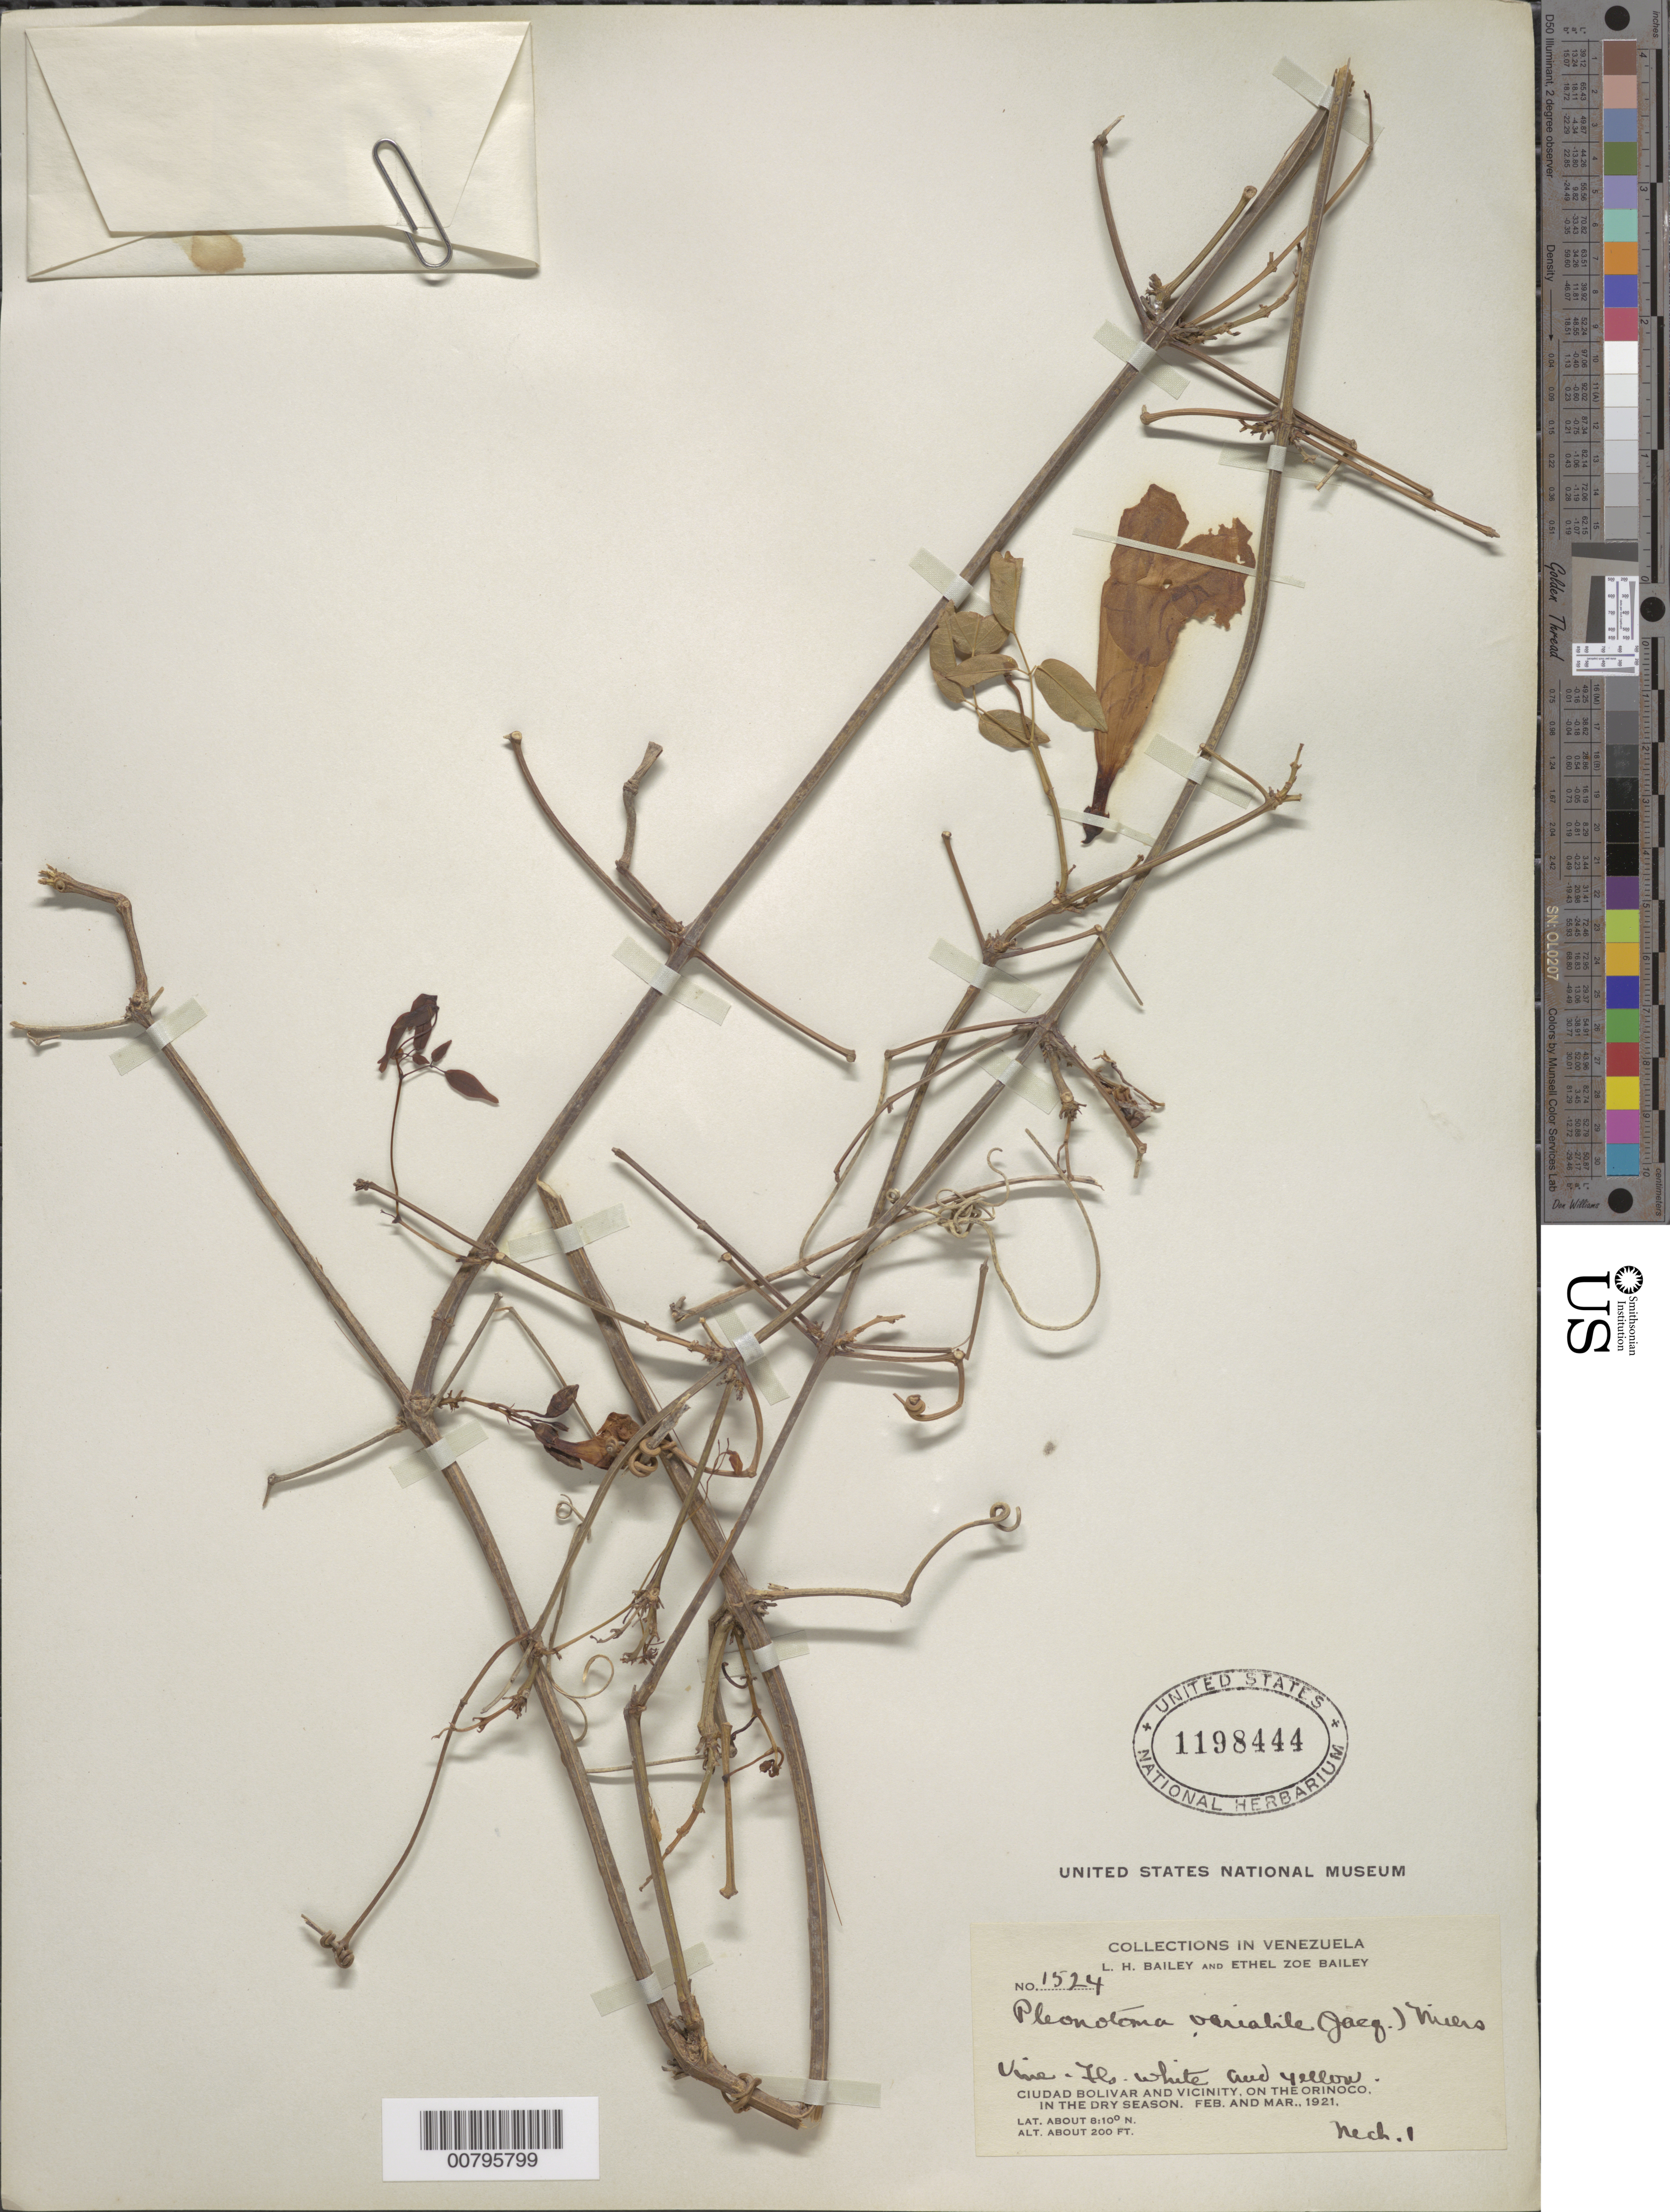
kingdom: Plantae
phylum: Tracheophyta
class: Magnoliopsida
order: Lamiales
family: Bignoniaceae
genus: Pleonotoma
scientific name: Pleonotoma variabilis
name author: (Jacq.) Miers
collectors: L. H. Bailey & E. Z. Bailey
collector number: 1524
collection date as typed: Feb-21 and Mar-21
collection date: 1921-02,1921-03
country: Venezuela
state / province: Bolívar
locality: Ciudad Bolívar and vicinity, Orinoco R.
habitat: Dry season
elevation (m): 61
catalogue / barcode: US 1198444